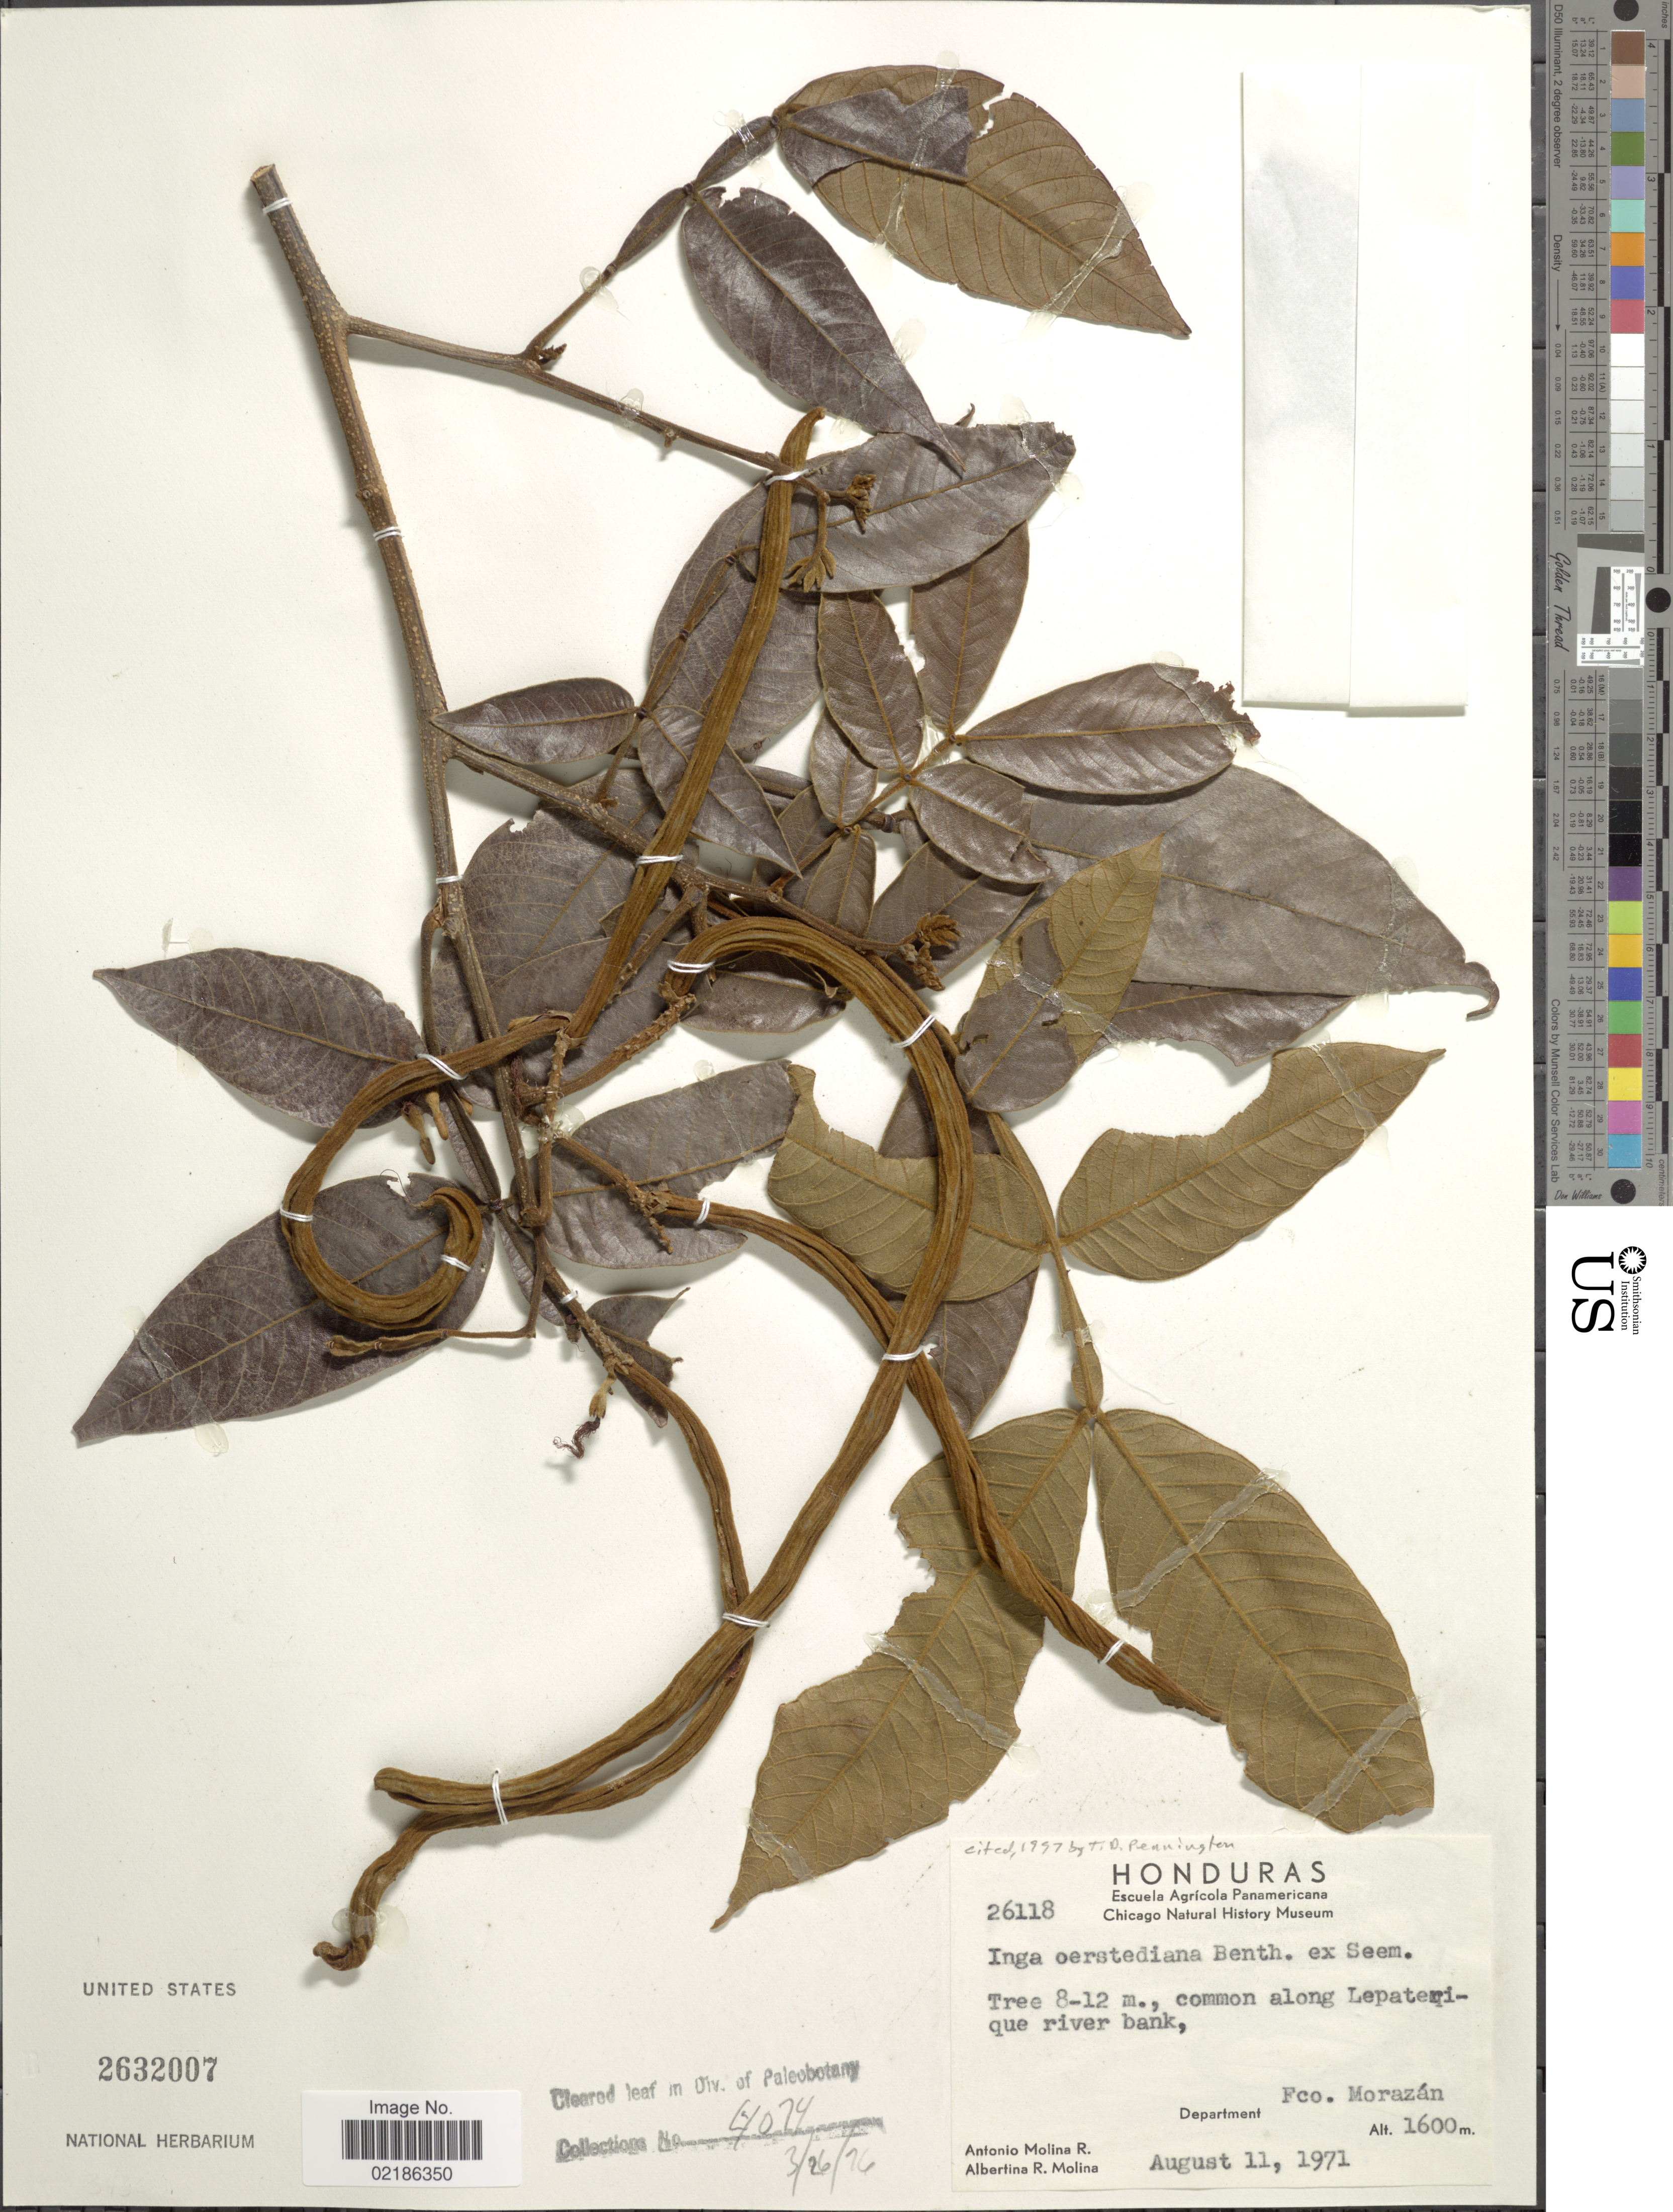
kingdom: Plantae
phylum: Tracheophyta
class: Magnoliopsida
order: Fabales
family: Fabaceae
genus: Inga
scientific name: Inga oerstediana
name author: Benth.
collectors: A. Molina R. & A. R. Molina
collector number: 26118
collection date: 1971-08-11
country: Honduras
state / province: Fco. Morazán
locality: Along Lepaterique river bank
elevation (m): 1600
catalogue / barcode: US 2632007